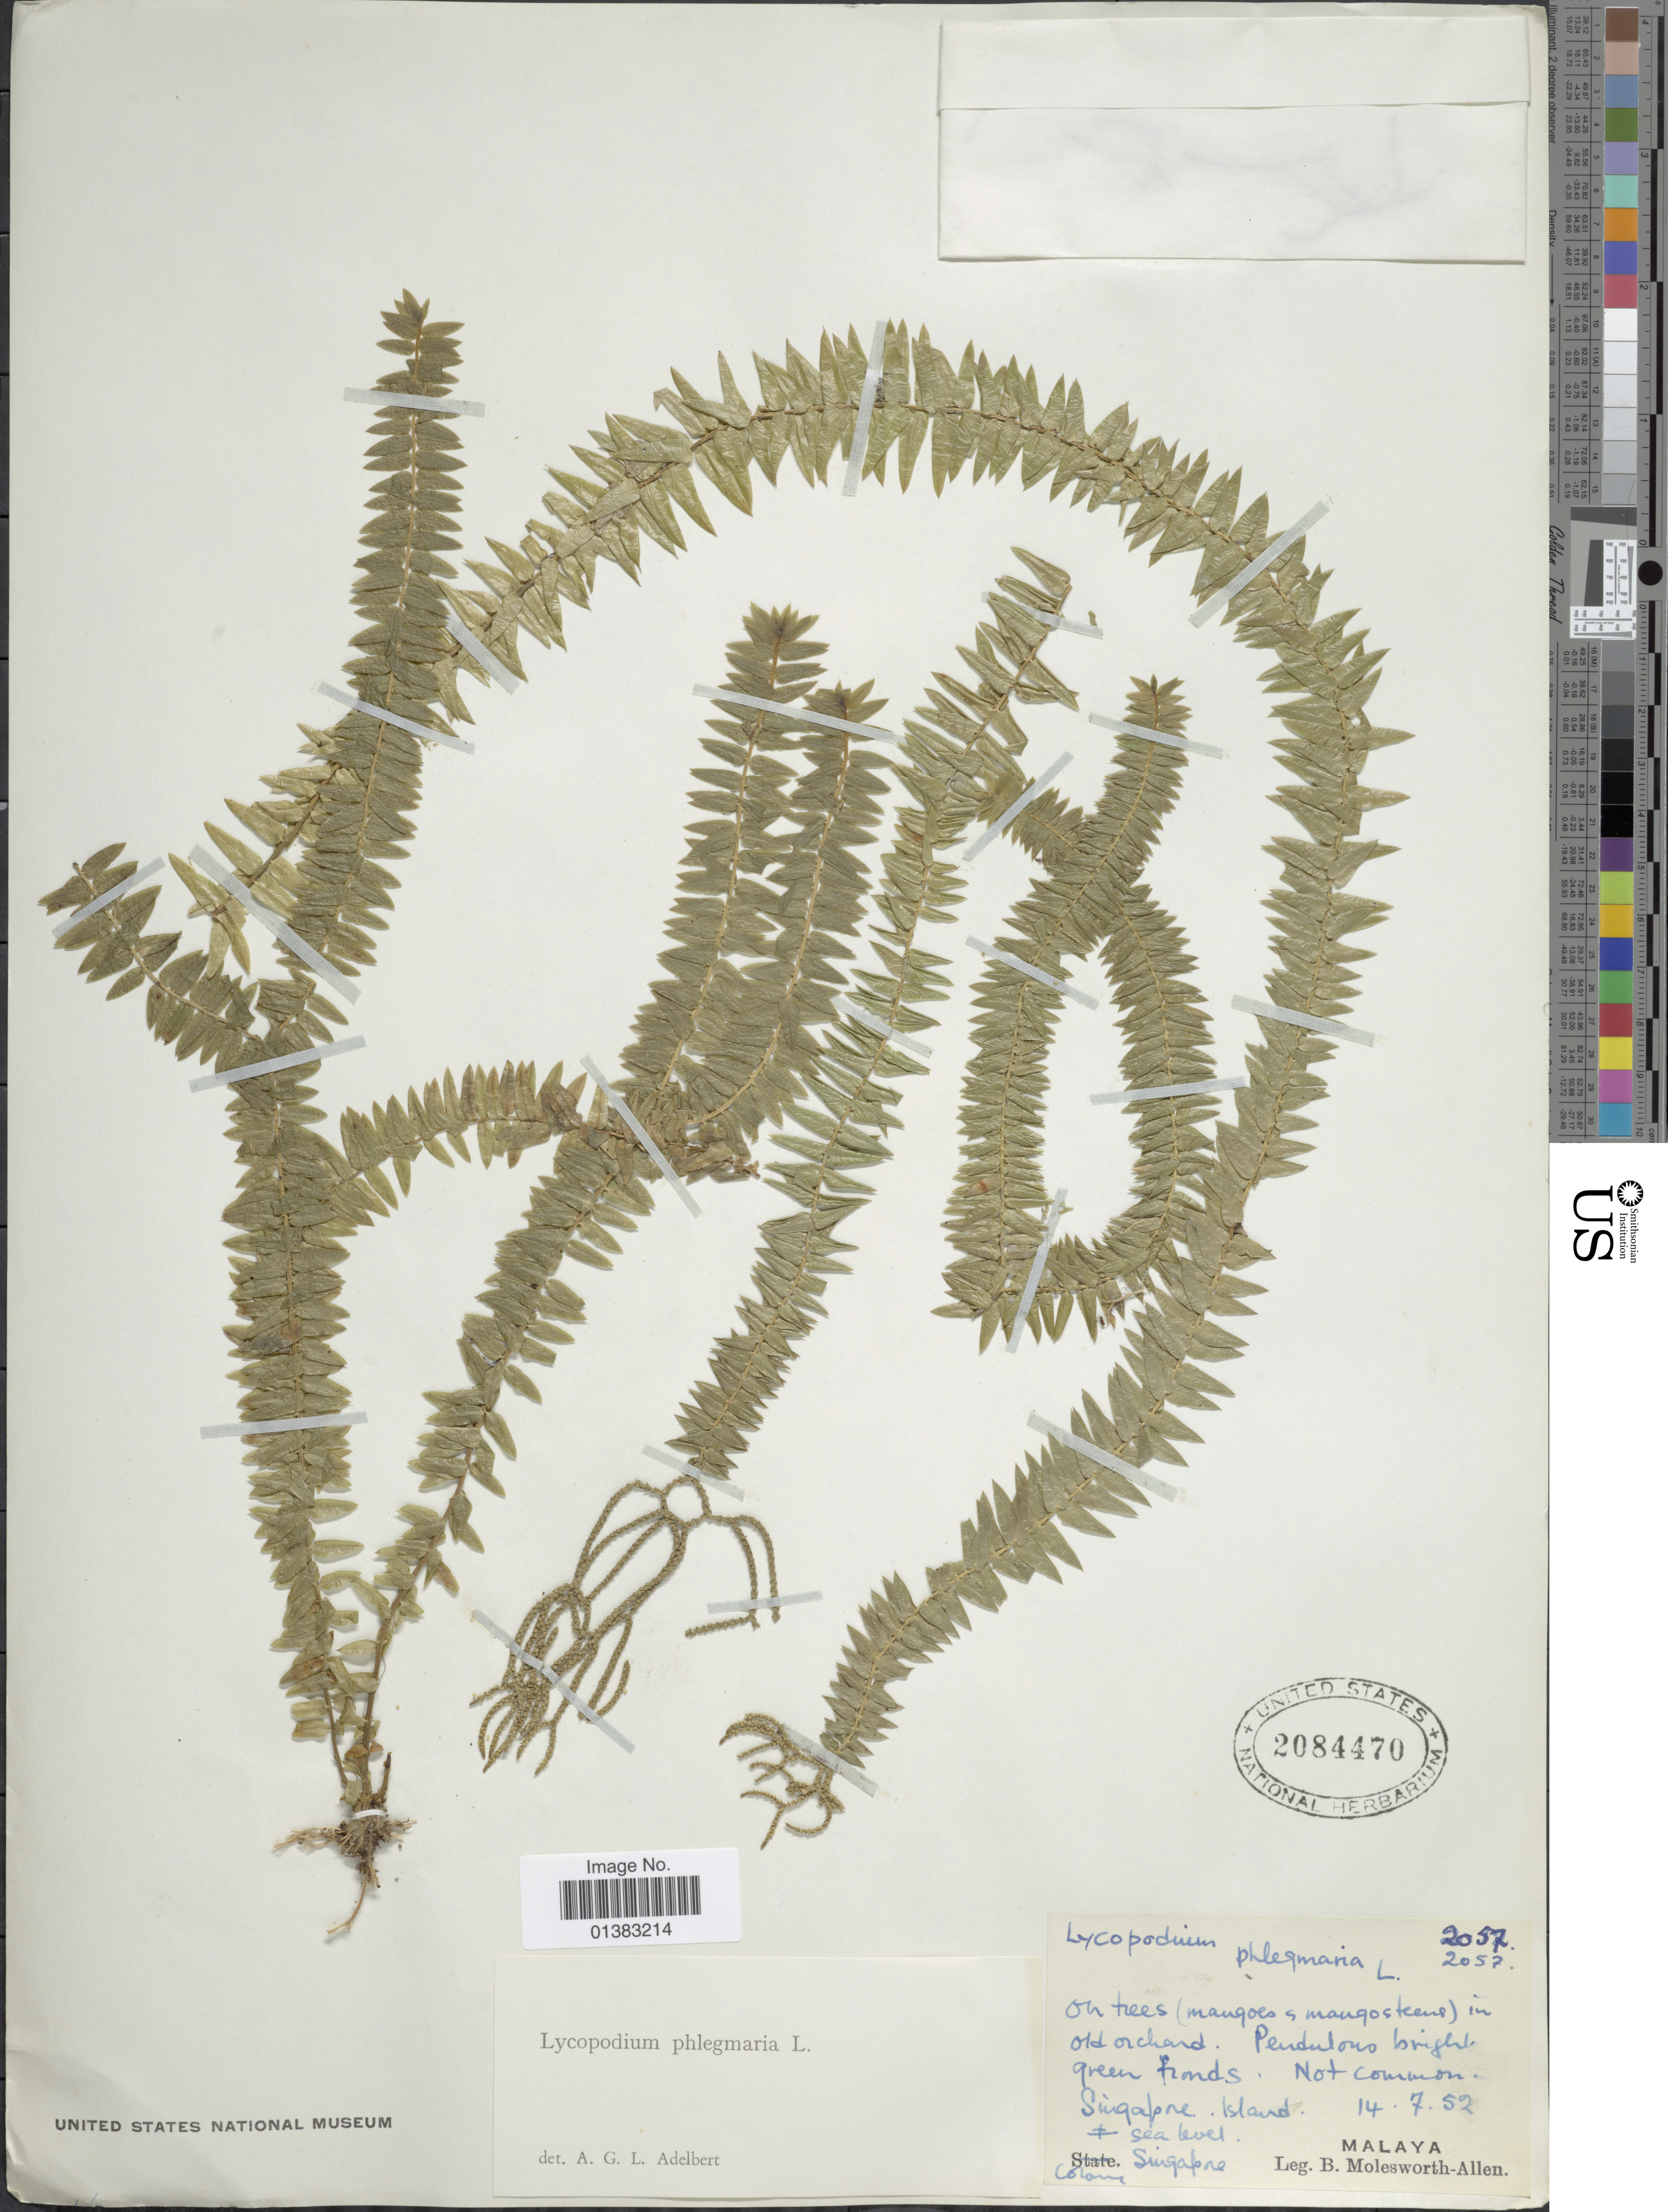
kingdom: Plantae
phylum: Tracheophyta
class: Lycopodiopsida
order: Lycopodiales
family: Lycopodiaceae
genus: Phlegmariurus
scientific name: Phlegmariurus phlegmaria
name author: (L.) Holub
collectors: B. E. G. Molesworth-Allen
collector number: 2057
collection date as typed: Transcribed d/m/y: 14/7/52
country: Malaysia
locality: Singapore Island, Colony Singapore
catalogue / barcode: US 2084470